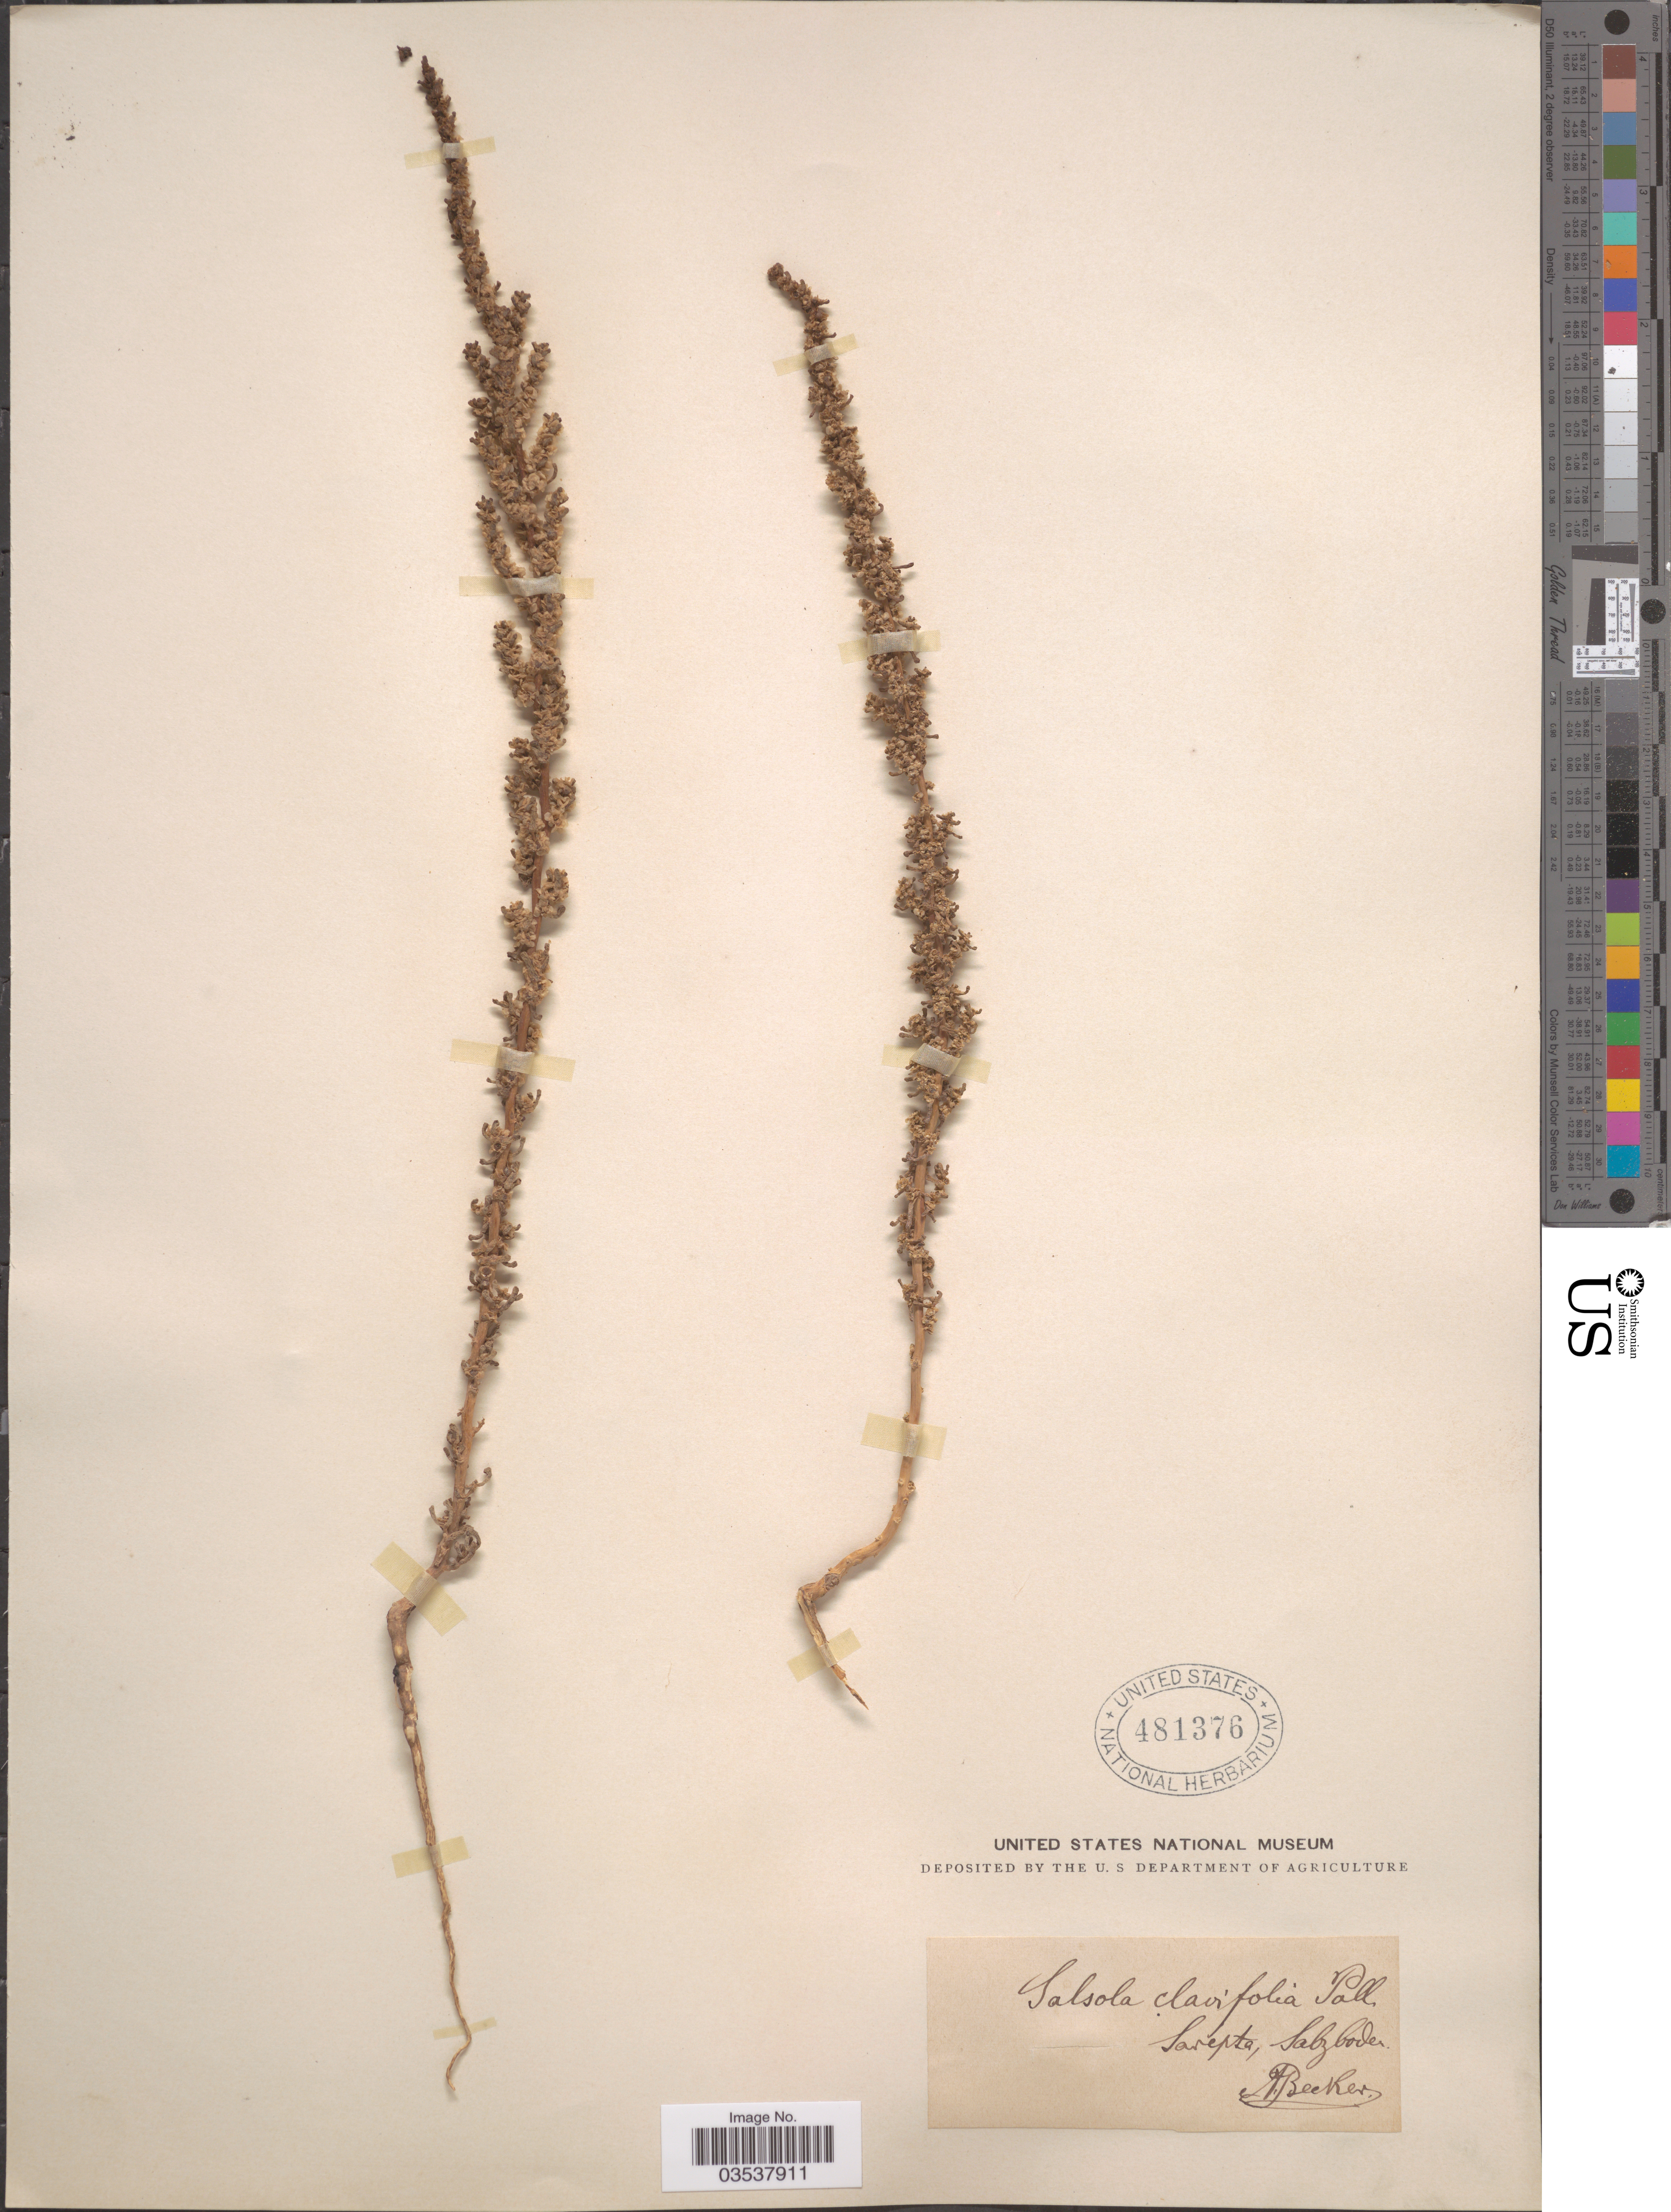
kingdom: Plantae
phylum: Tracheophyta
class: Magnoliopsida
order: Caryophyllales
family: Amaranthaceae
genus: Soda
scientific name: Soda foliosa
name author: (L.) Akhani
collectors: A. Becker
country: Russian Federation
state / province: Volgograd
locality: Sarepta, Salzboden.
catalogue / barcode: US 481376